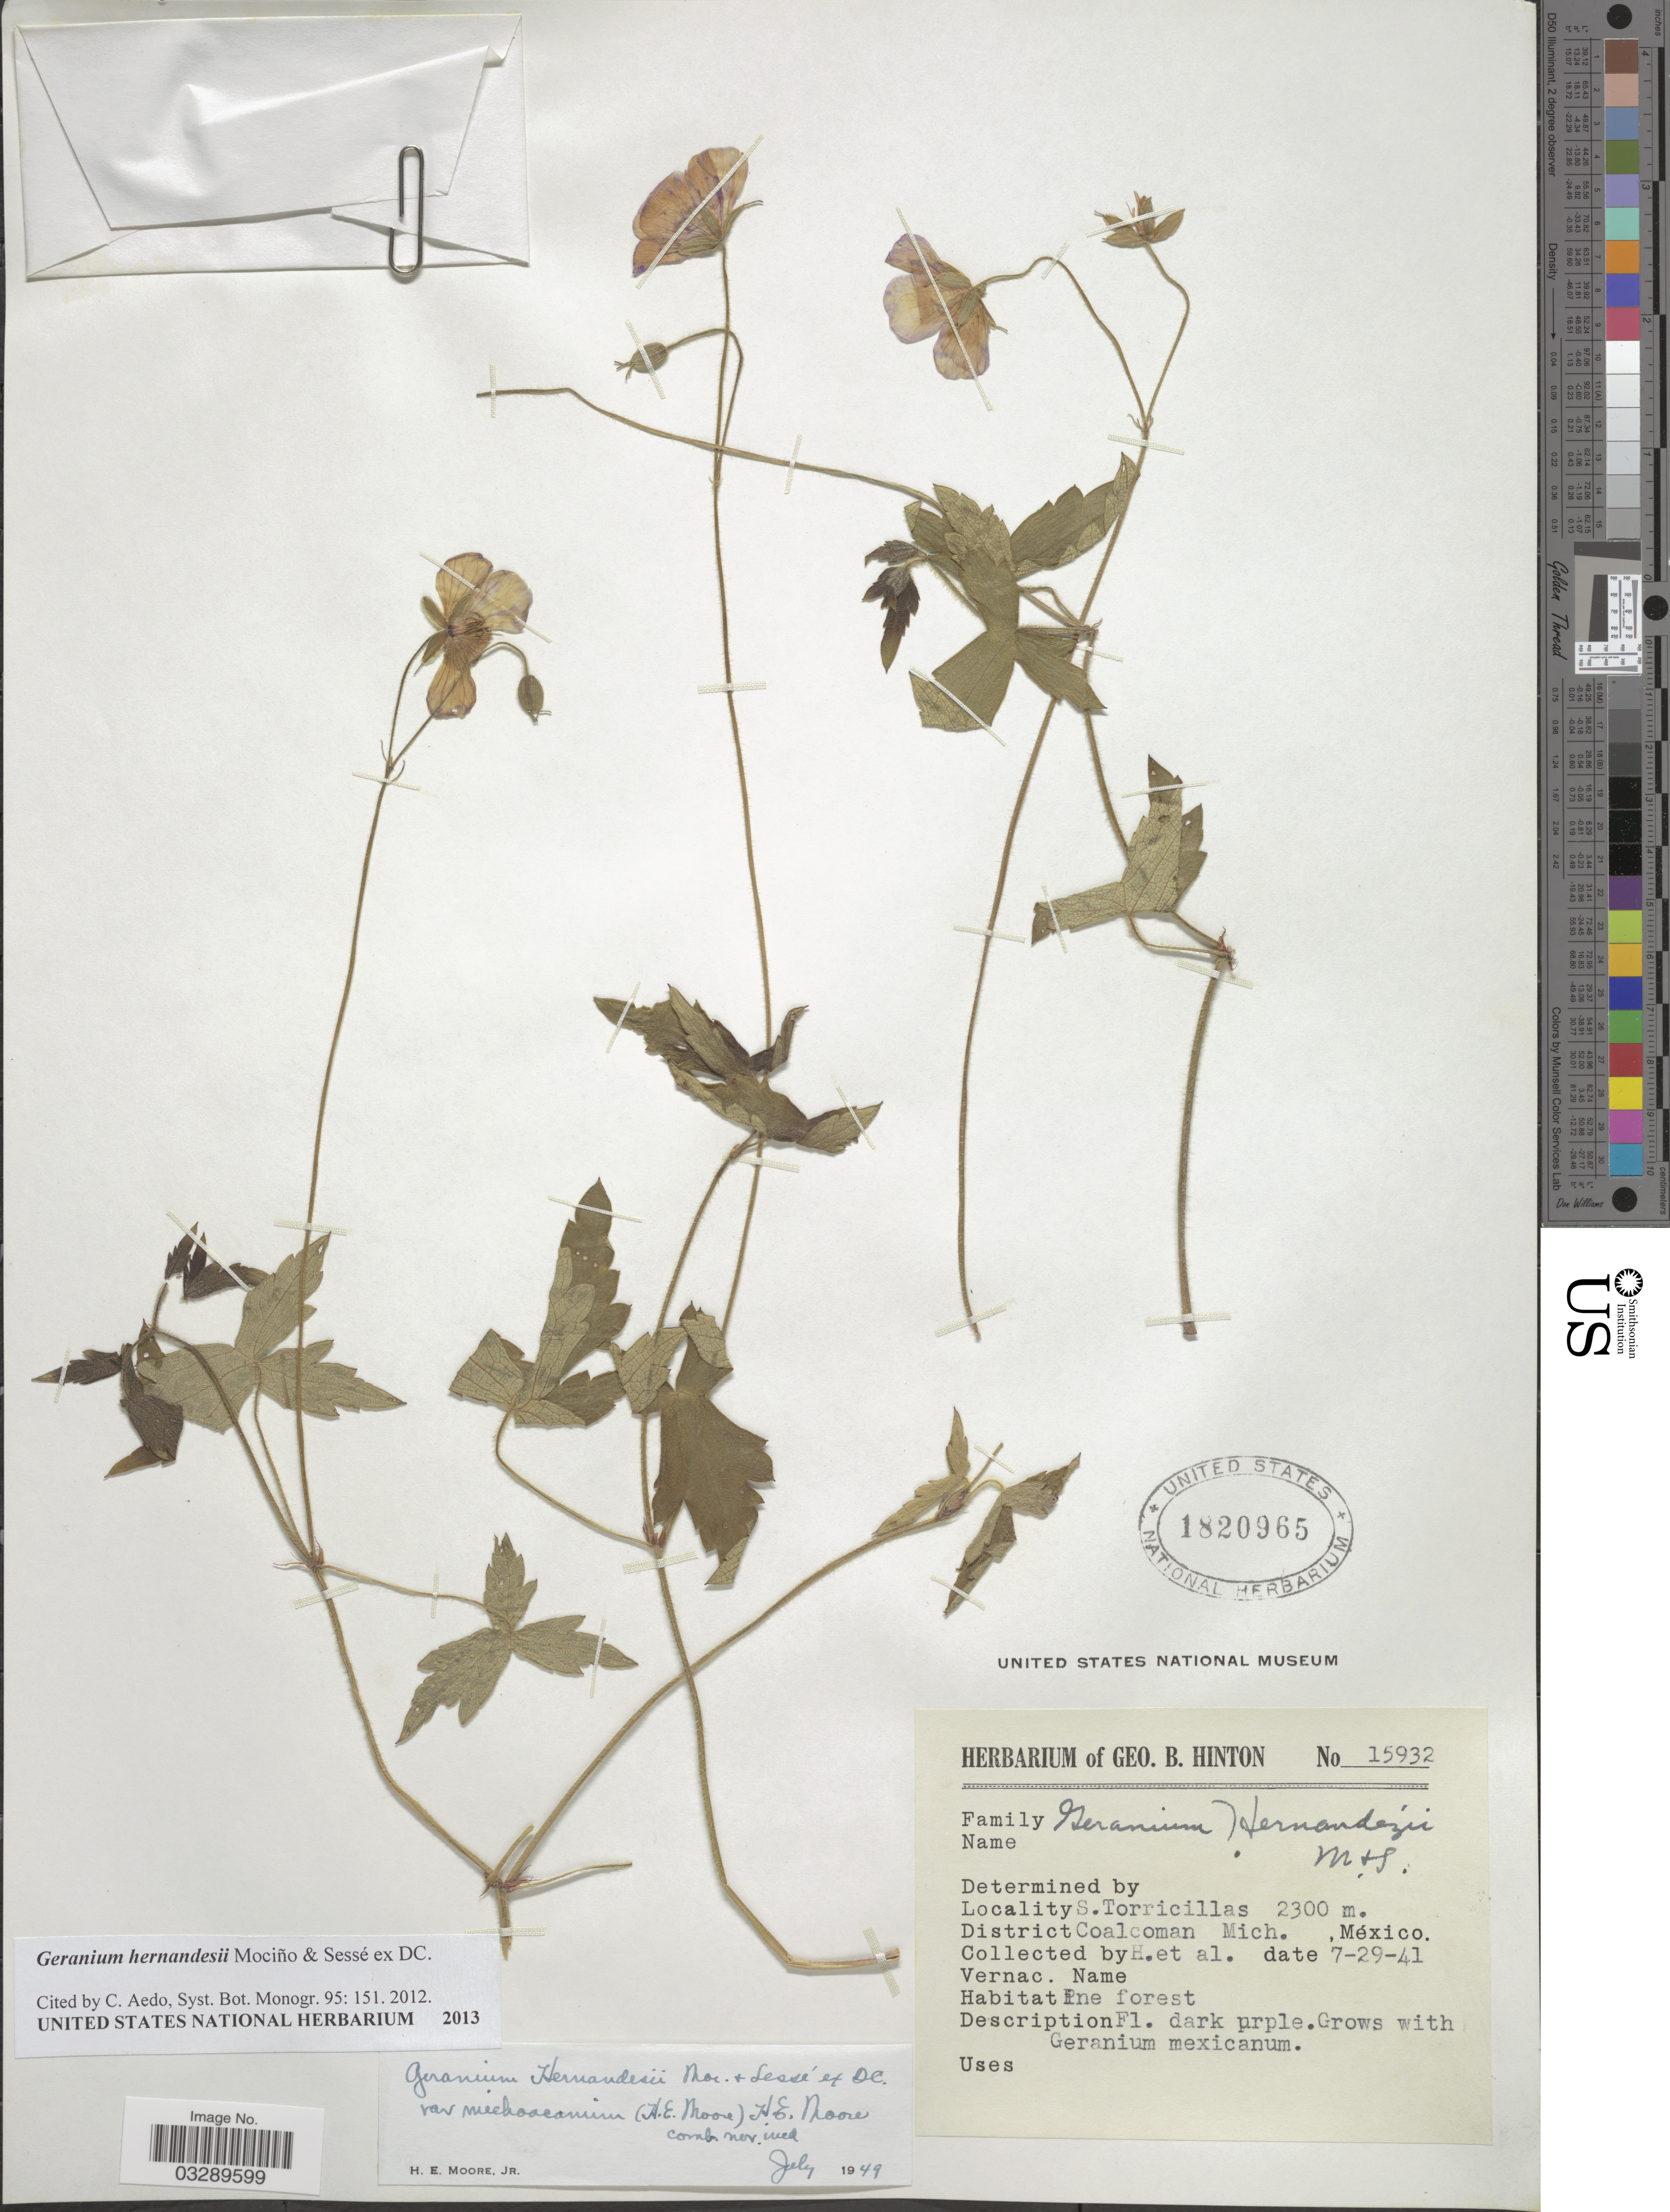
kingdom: Plantae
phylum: Tracheophyta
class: Magnoliopsida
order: Geraniales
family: Geraniaceae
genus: Geranium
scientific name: Geranium hernandesii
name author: DC.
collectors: G. B. Hinton & et al.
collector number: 15932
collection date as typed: Transcribed d/m/y: 29/7/41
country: Mexico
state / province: Michoacán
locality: S. Torricillas, District Coalcoman.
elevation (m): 2300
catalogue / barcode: US 1820965